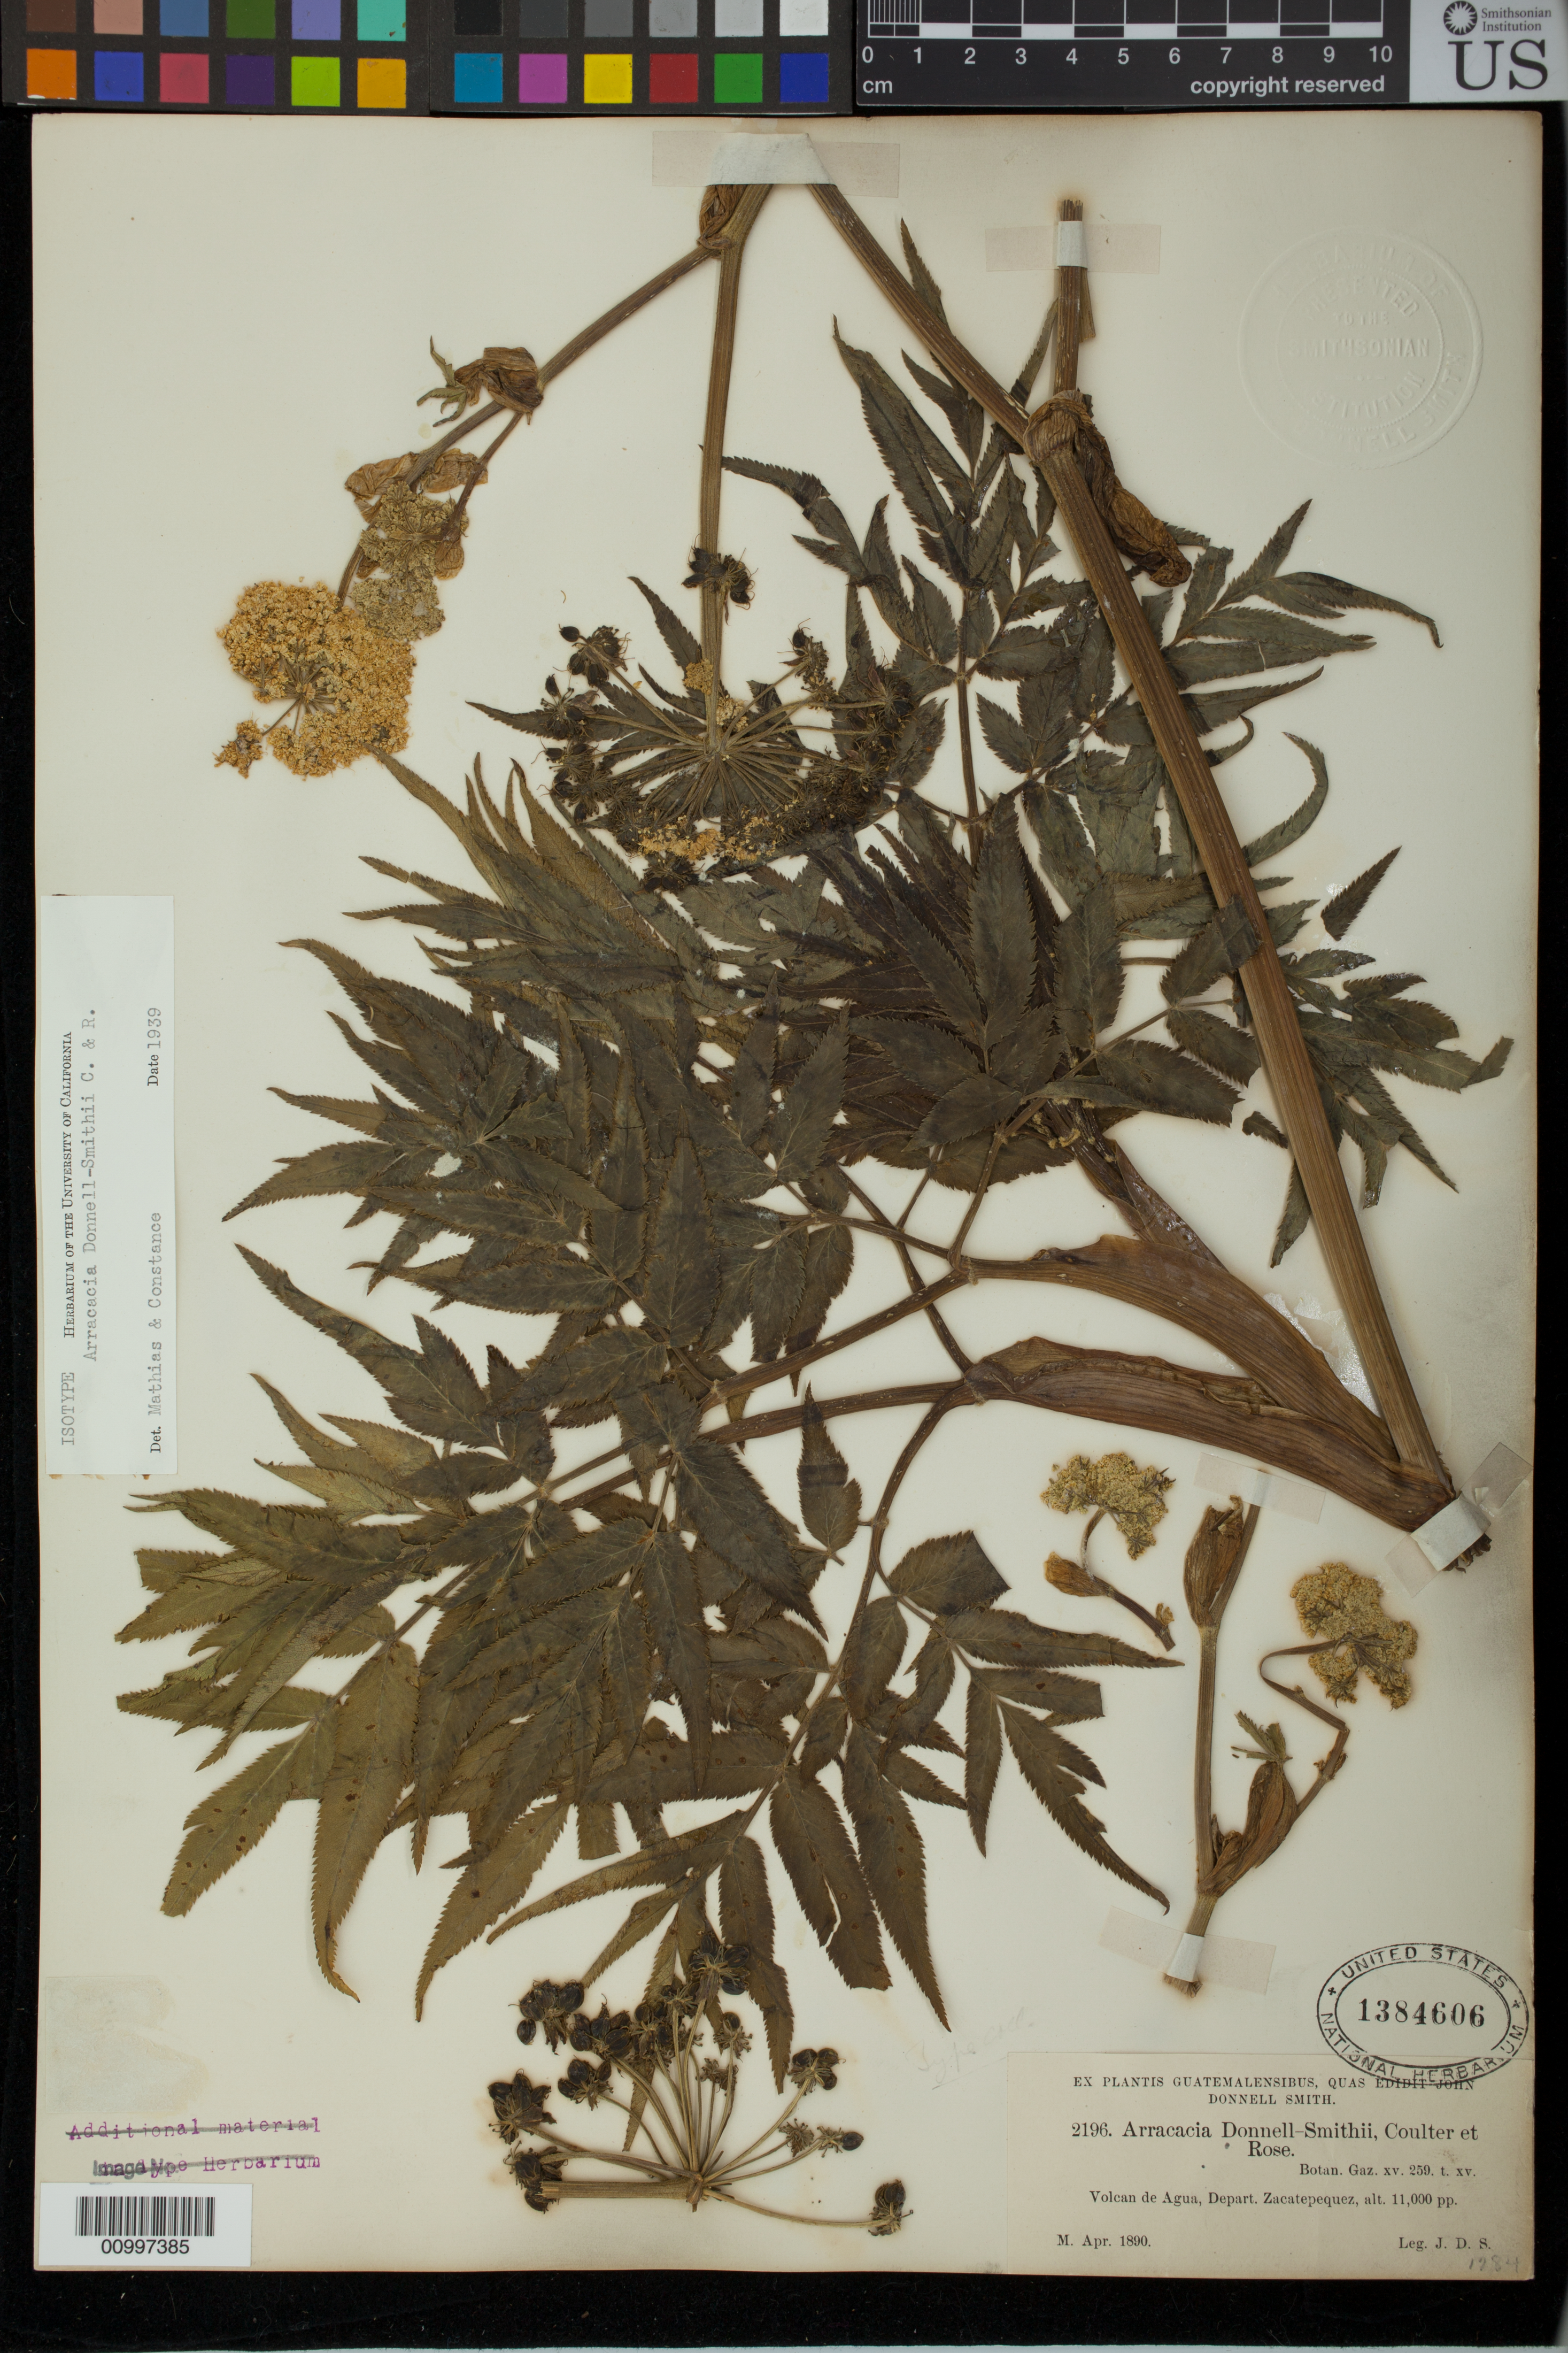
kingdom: Plantae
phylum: Tracheophyta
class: Magnoliopsida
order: Apiales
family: Apiaceae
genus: Arracacia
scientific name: Arracacia donnell-smithii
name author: J.M. Coult. & Rose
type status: Isotype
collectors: J. Donnell Smith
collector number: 2196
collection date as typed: Apr 1890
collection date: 1890-04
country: Guatemala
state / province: Sacatepéquez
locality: Volcán de Agua.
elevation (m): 3353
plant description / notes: From the herbarium of J. Donnell Smith.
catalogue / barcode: US 1384606